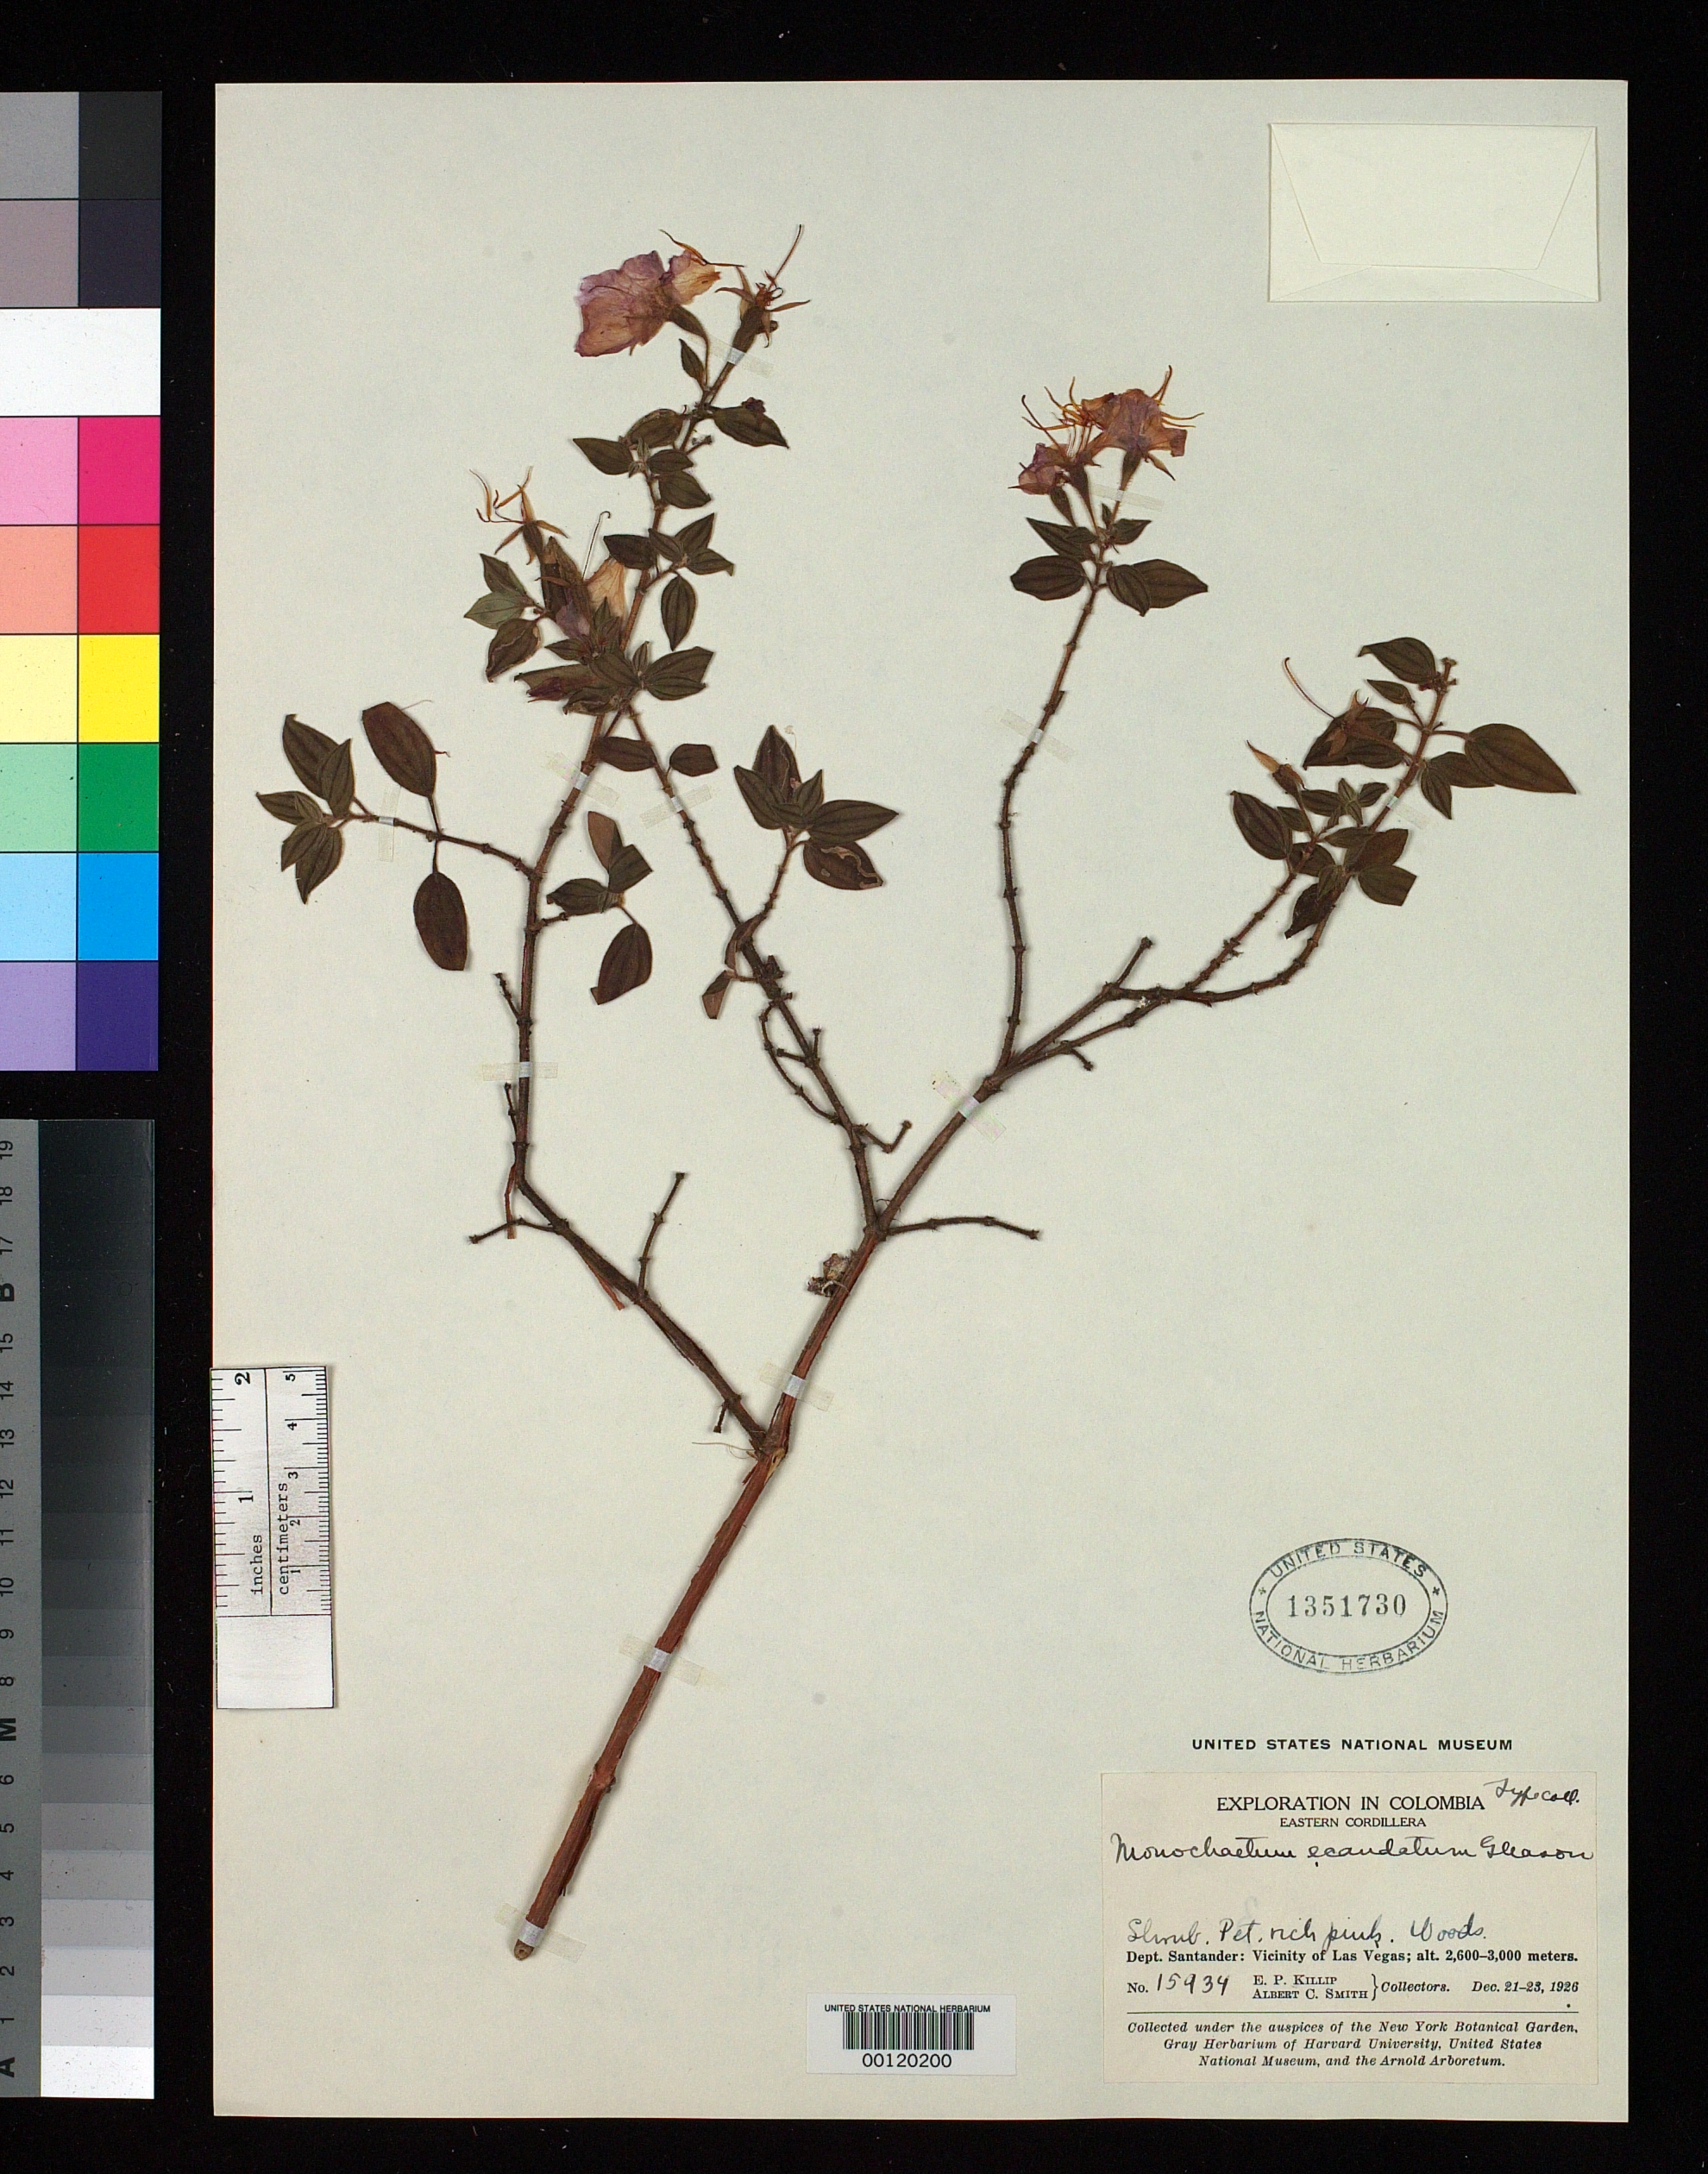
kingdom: Plantae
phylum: Tracheophyta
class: Magnoliopsida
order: Myrtales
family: Melastomataceae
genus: Monochaetum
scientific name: Monochaetum ecaudatum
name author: Gleason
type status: Isotype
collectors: E. P. Killip & A. C. Smith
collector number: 15934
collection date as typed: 21 Dec 1926 to 23 Dec 1926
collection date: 1926-12-21/1926-12-23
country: Colombia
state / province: Santander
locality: Las Vegas.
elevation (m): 2600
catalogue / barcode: US 1351730